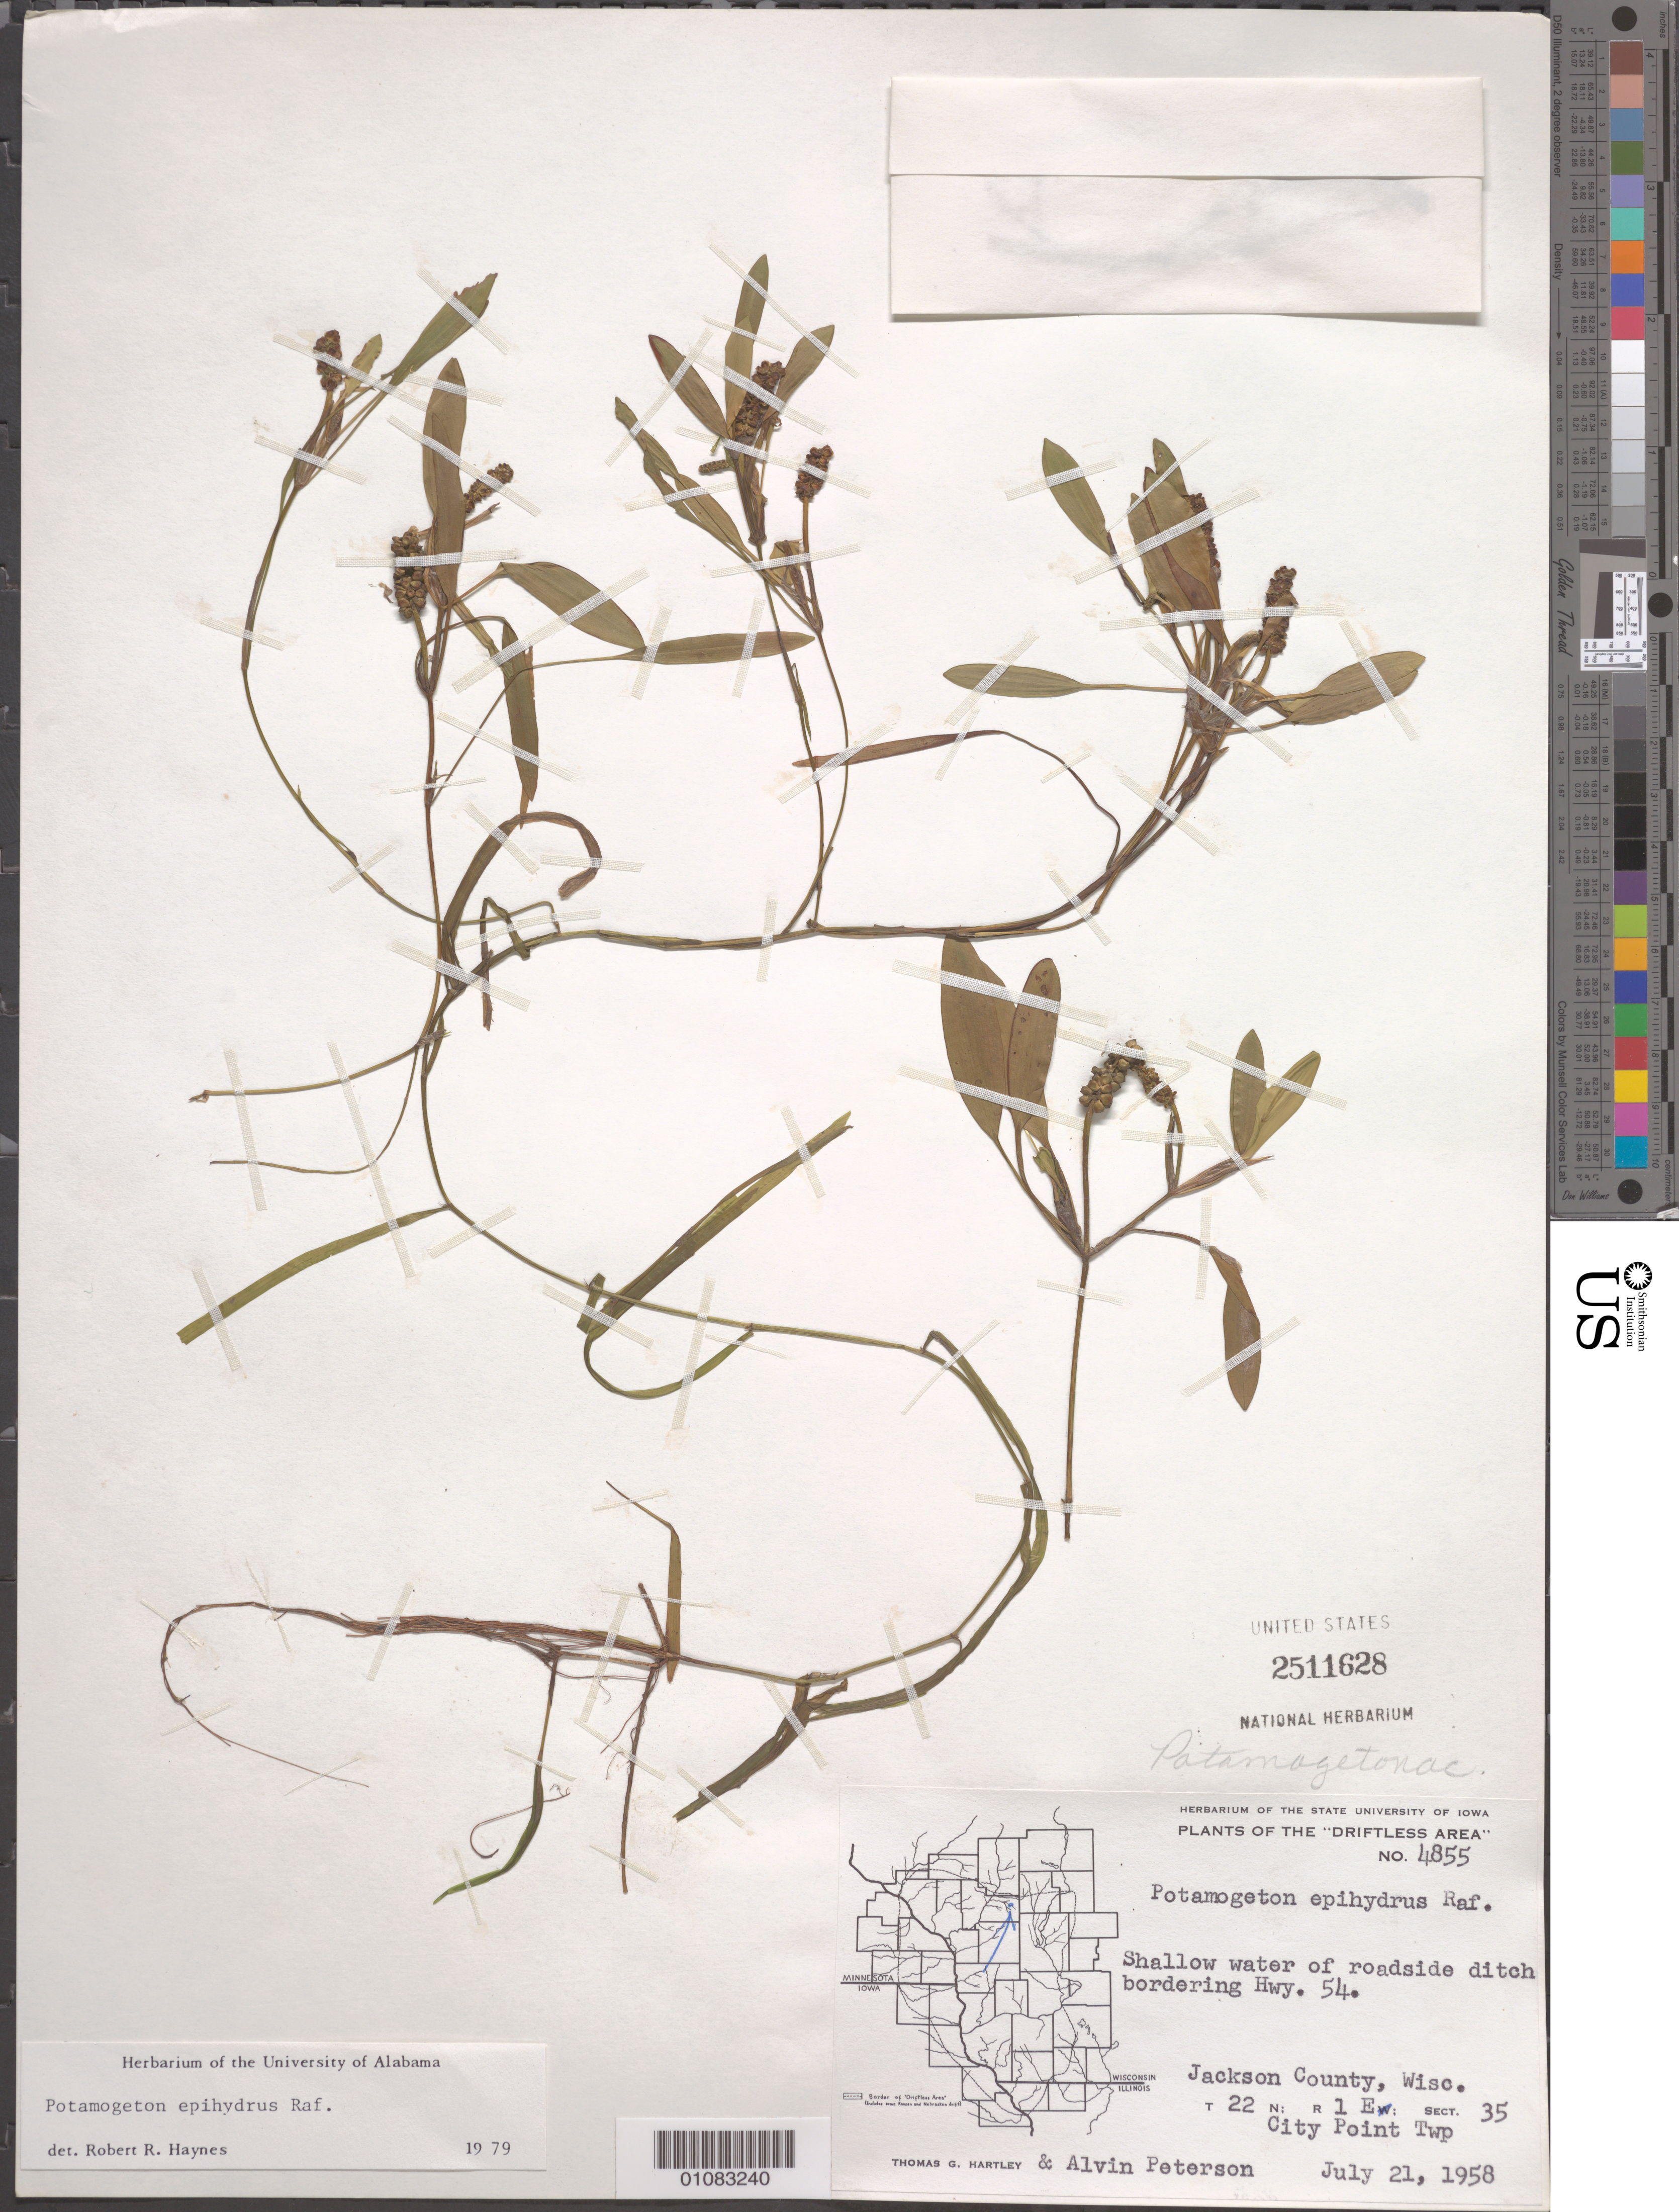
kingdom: Plantae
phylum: Tracheophyta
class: Liliopsida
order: Alismatales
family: Potamogetonaceae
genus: Potamogeton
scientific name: Potamogeton epihydrus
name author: Raf.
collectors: T. G. Hartley & A. M. Peterson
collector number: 4855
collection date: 1958-07-21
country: United States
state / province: Wisconsin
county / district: Jackson County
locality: bordering Hwy. 54, City Point Twp.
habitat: Shallow water of roadside ditch.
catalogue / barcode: US 2511628